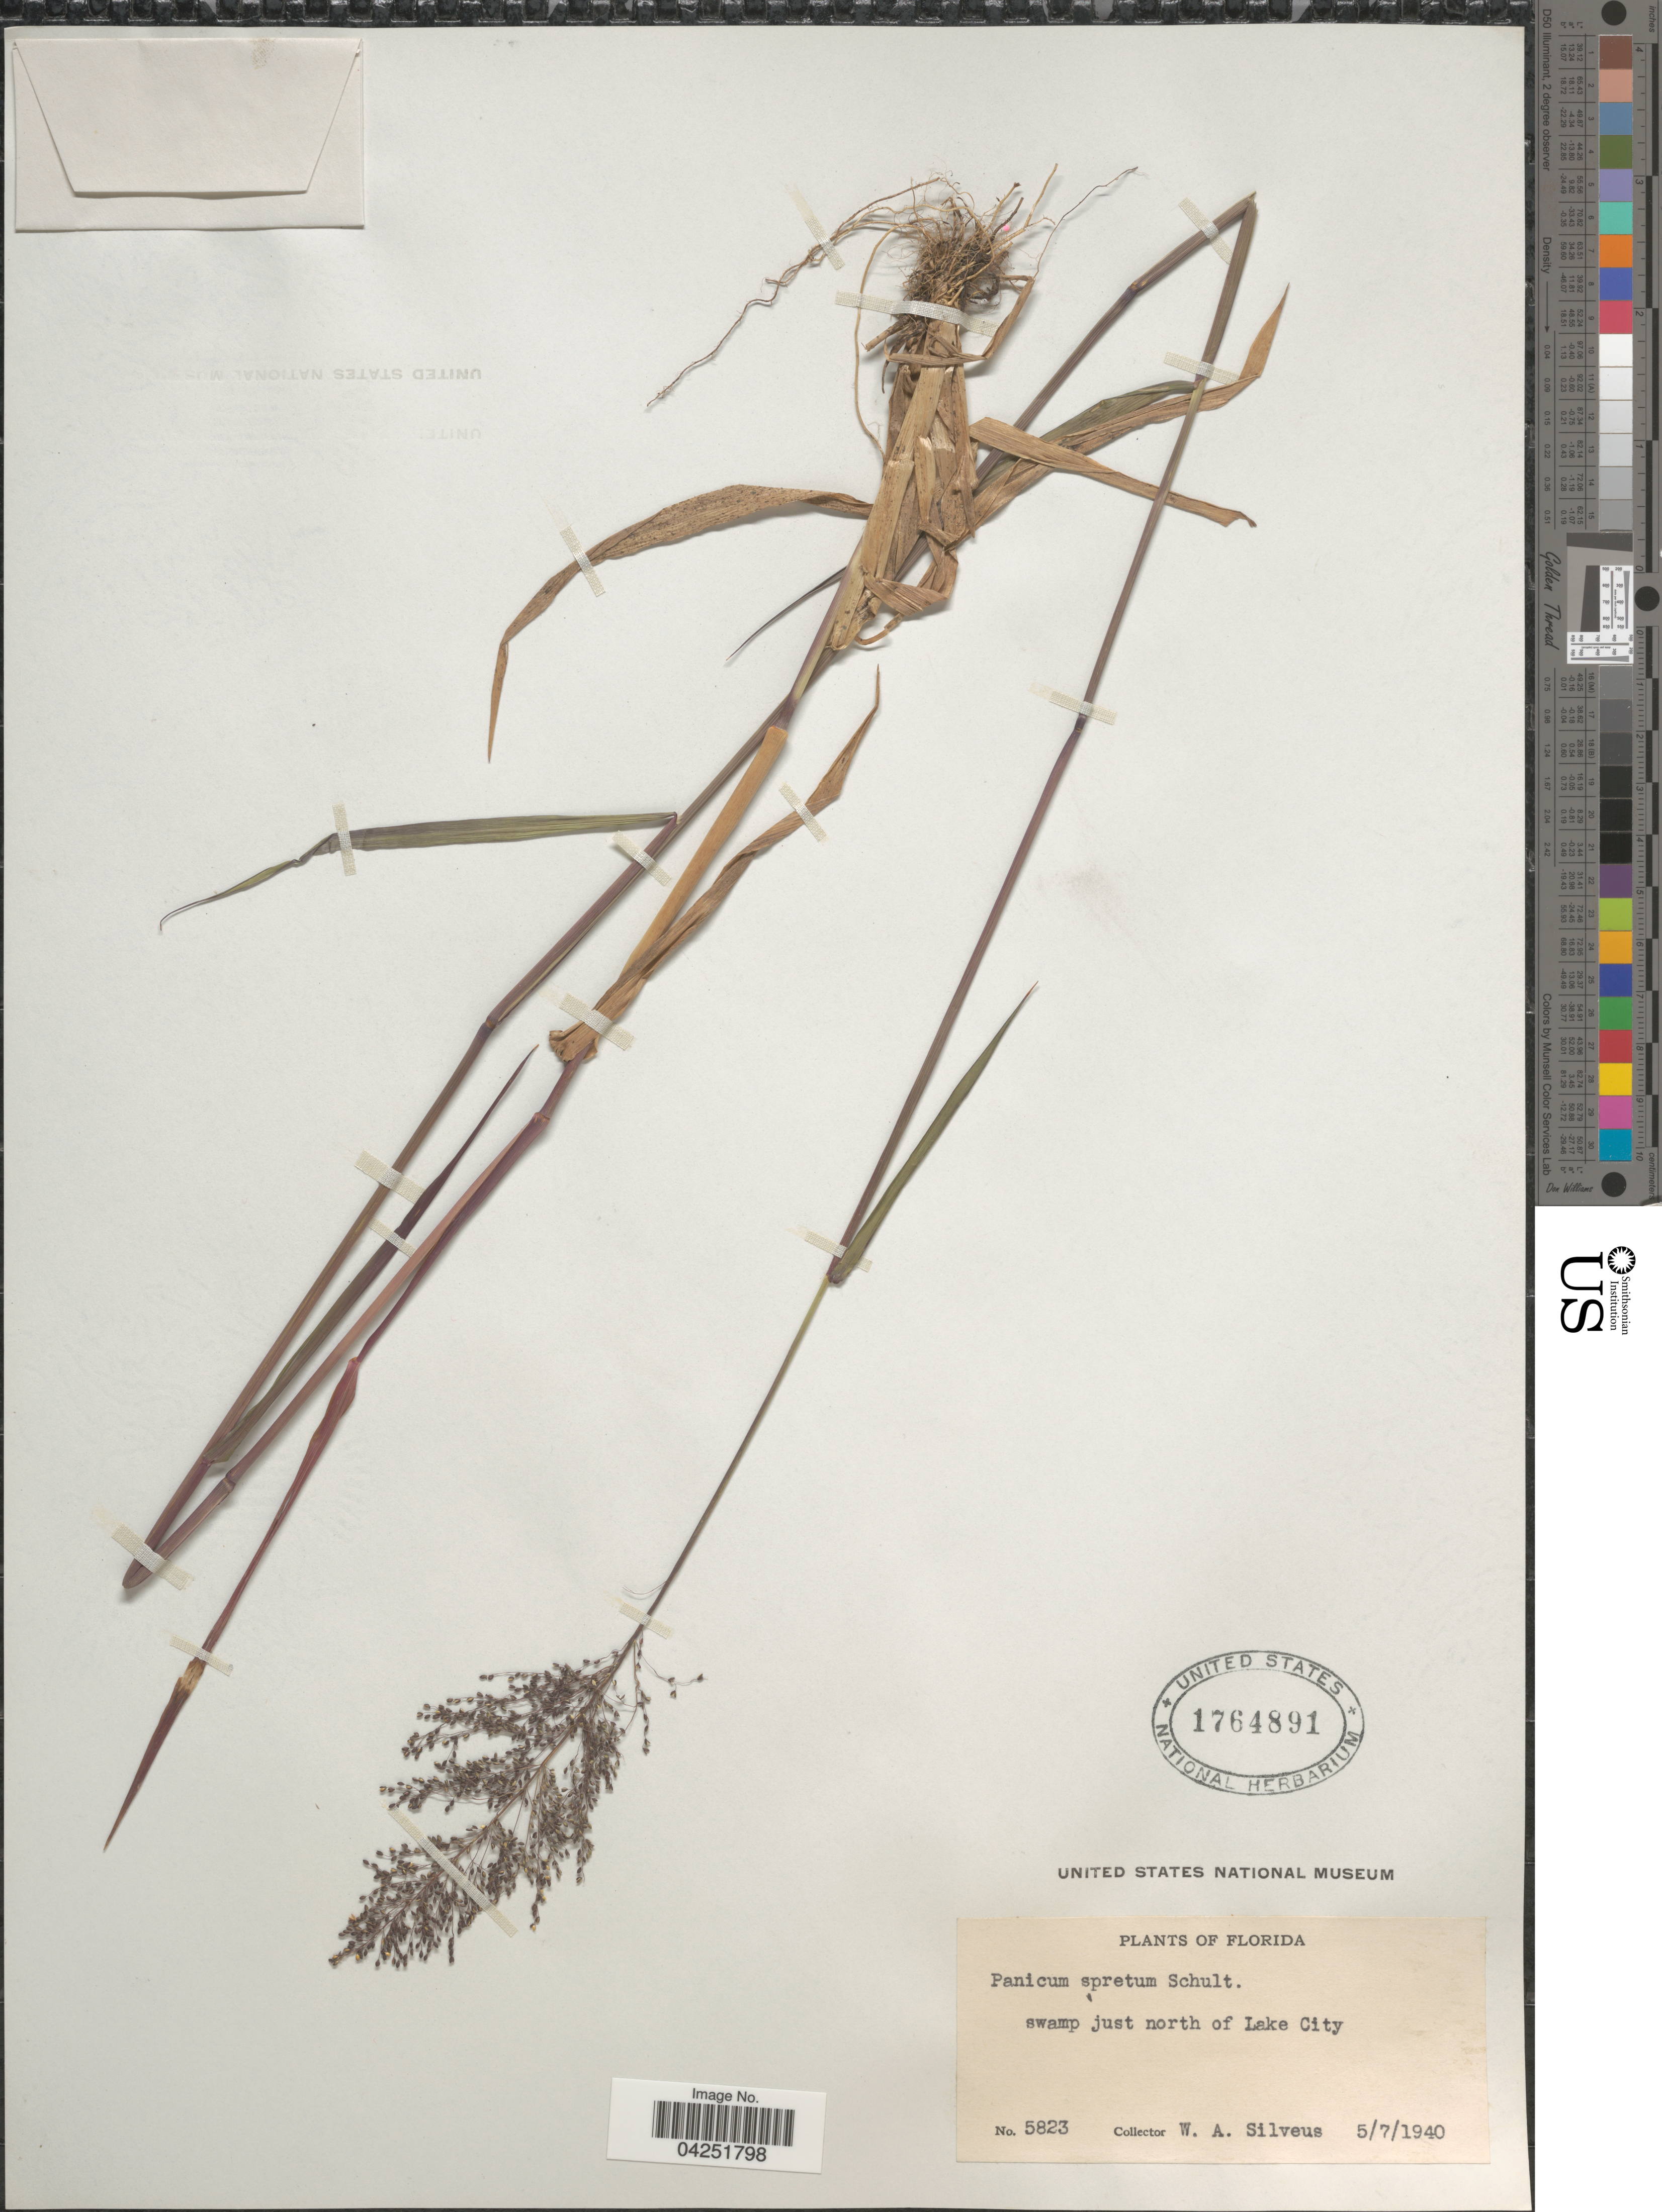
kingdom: Plantae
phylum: Tracheophyta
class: Liliopsida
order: Poales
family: Poaceae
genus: Dichanthelium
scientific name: Dichanthelium acuminatum var. densiflorum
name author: (Rand & Redfield) Gould & C.A. Clark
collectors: W. Silveus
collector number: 5823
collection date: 1940-05-07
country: United States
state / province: Florida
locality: Swamp just north of Lake City.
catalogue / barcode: US 1764891